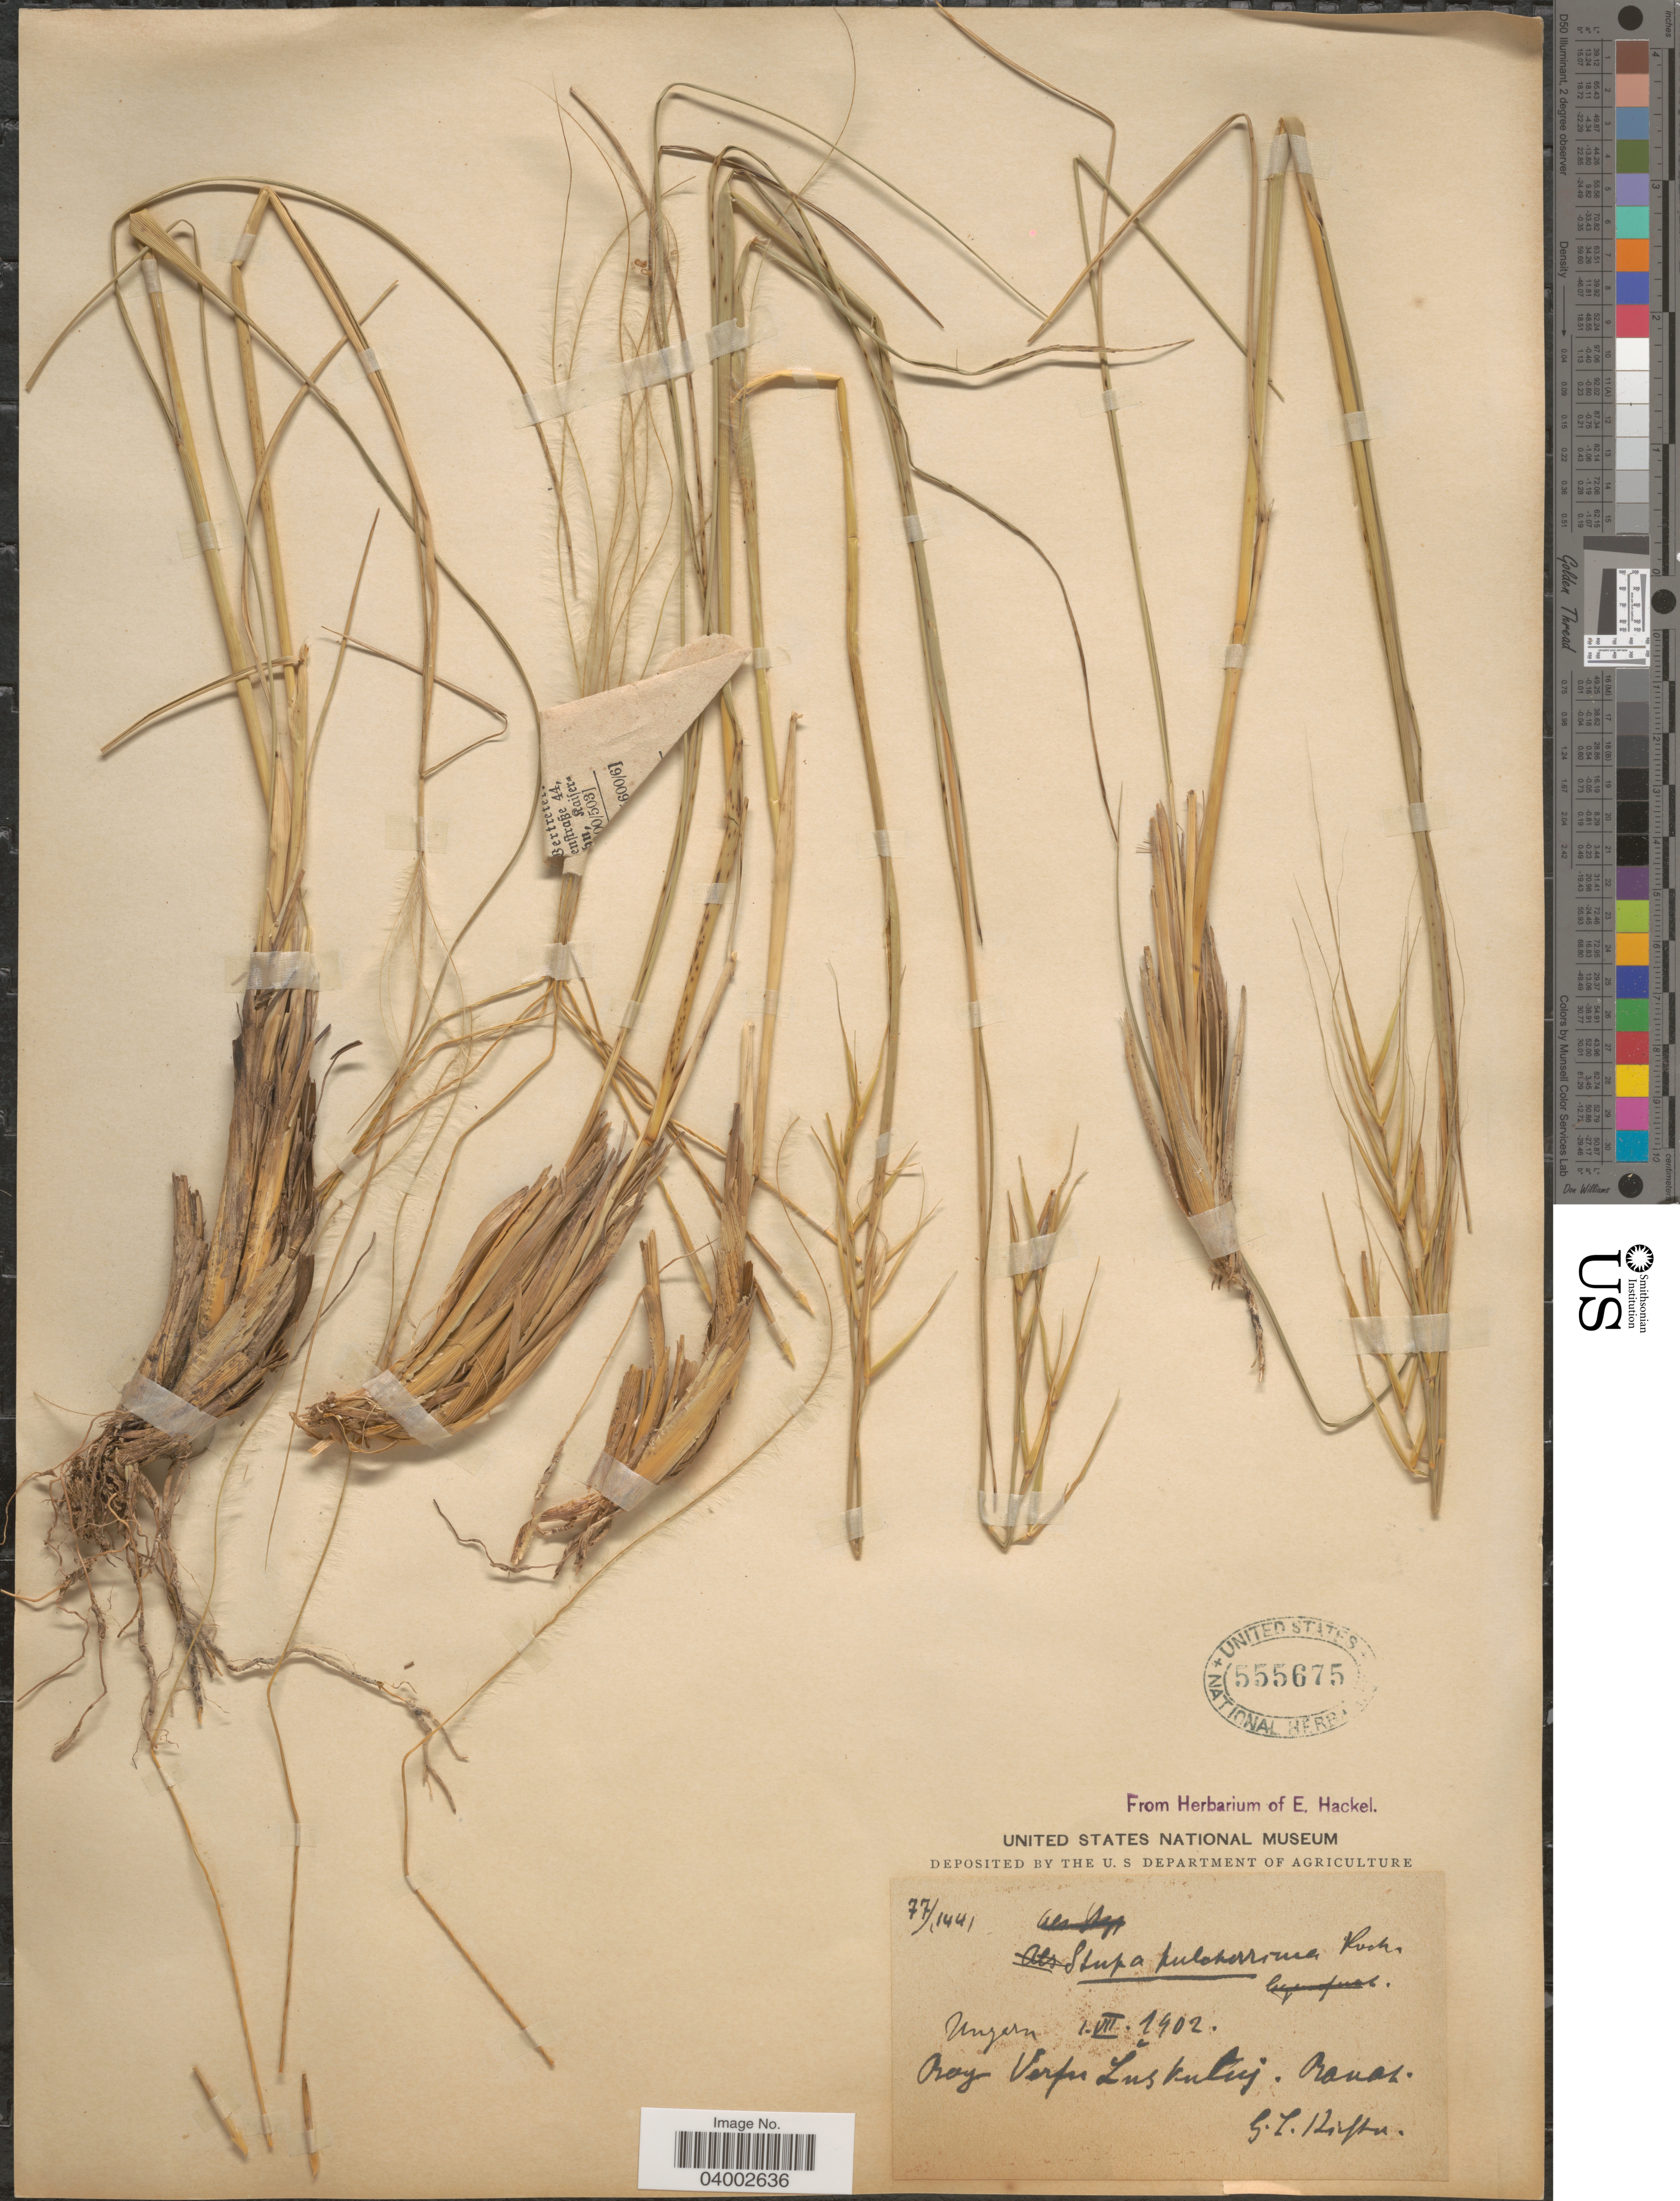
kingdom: Plantae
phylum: Tracheophyta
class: Liliopsida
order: Poales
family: Poaceae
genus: Stipa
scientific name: Stipa pulcherrima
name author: K. Koch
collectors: L. Richter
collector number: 77/144*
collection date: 1902-07-01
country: Hungary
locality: Ungarn. Boy Verpes Luskuluj. Banat.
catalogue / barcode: US 555675